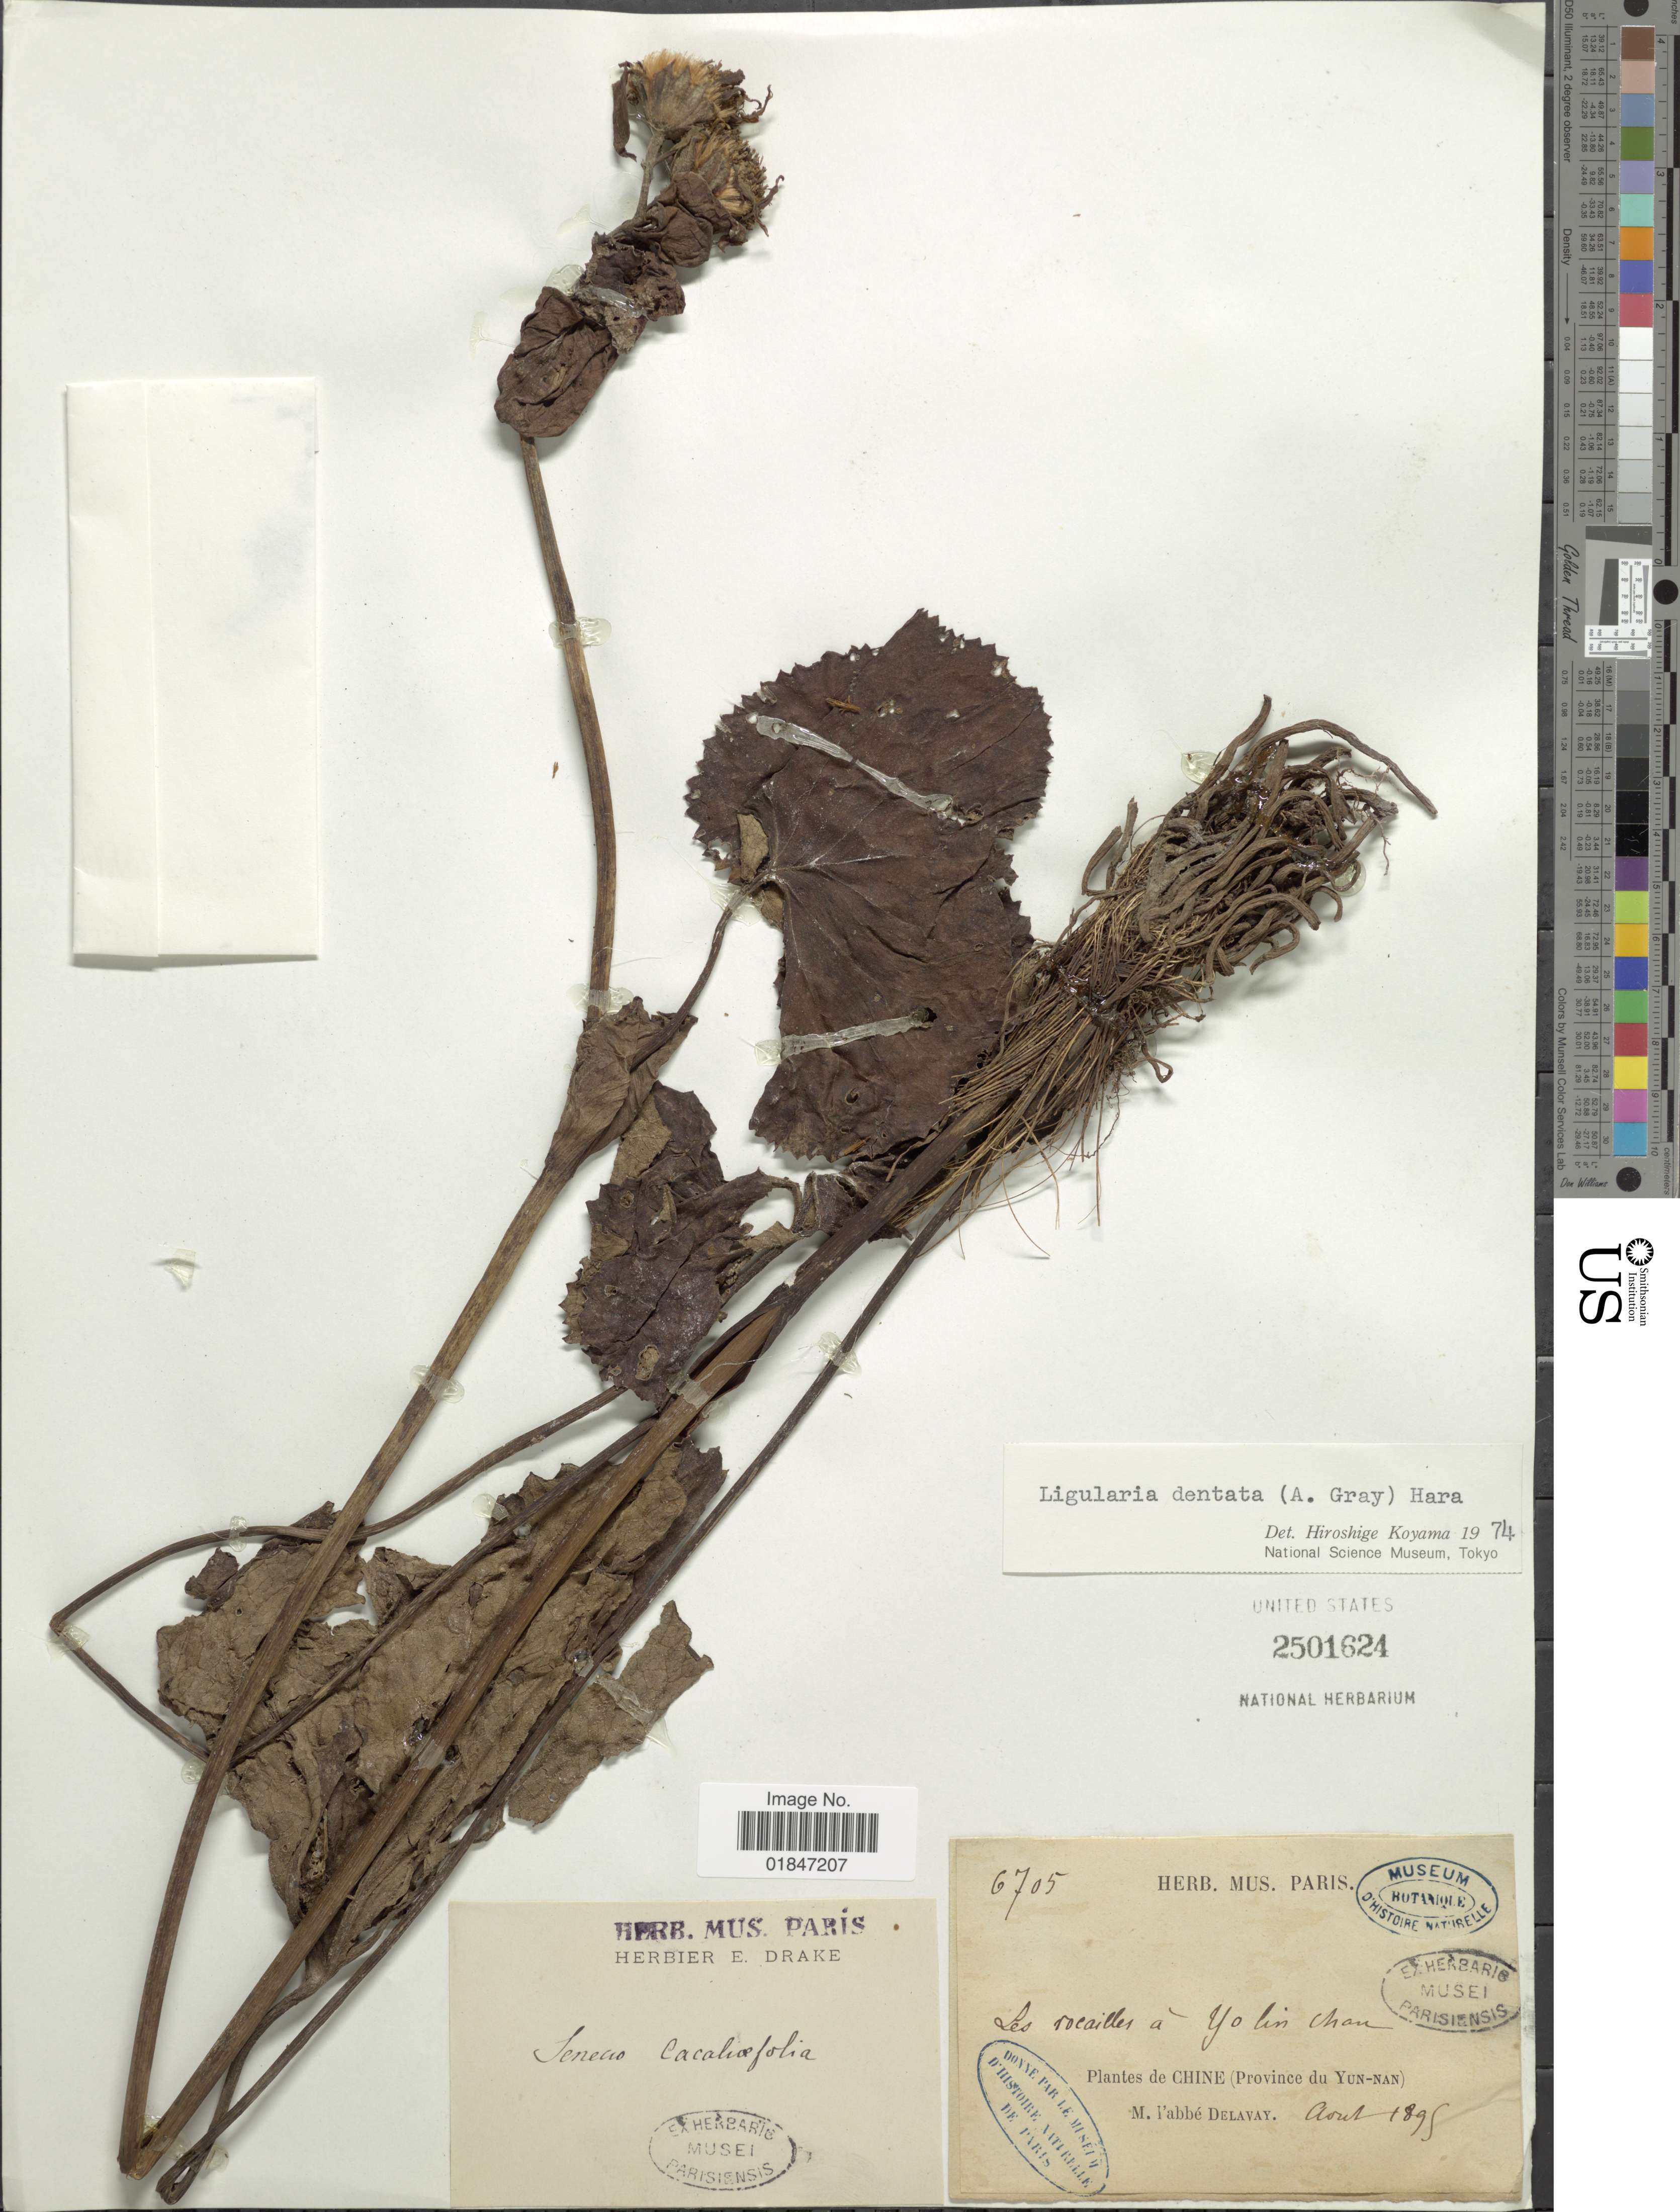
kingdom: Plantae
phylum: Tracheophyta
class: Magnoliopsida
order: Asterales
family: Asteraceae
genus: Ligularia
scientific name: Ligularia dentata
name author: (A. Gray) H. Hara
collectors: P. Delavay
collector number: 6705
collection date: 1895-08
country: China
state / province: Yunnan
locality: Plantes de Chine (Province du Yun-Nan).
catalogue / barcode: US 2501624